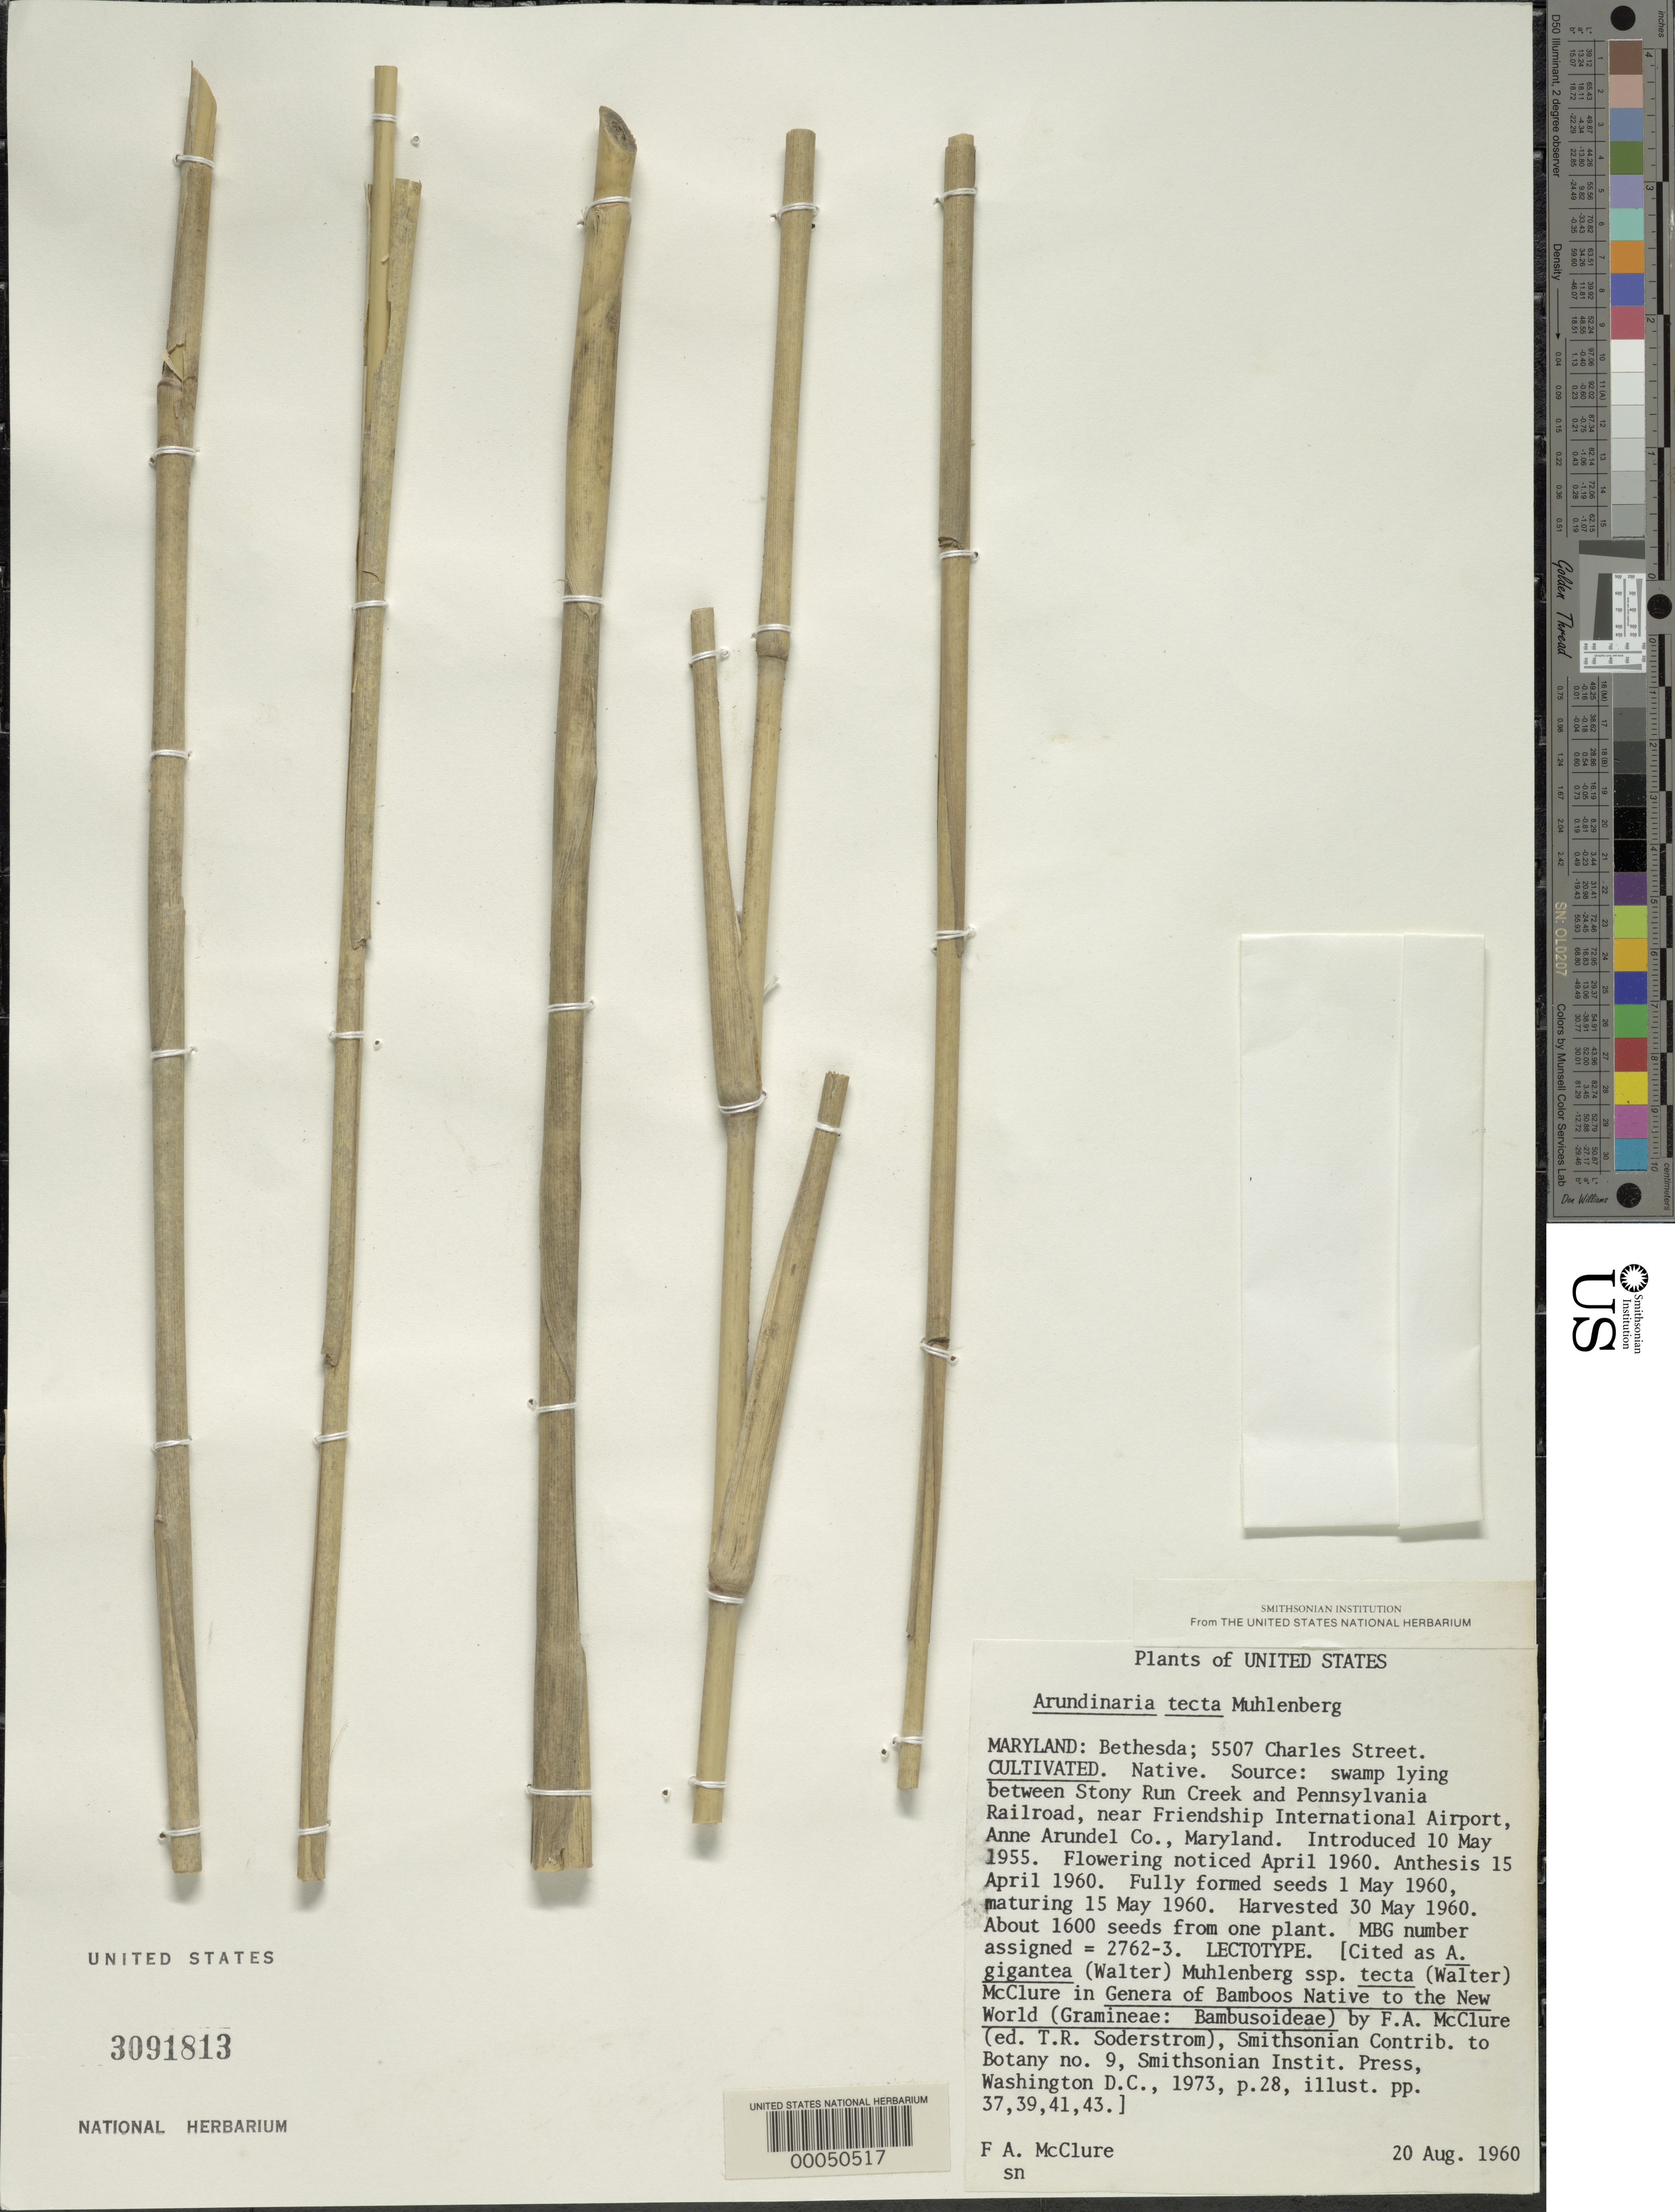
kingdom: Plantae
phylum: Tracheophyta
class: Liliopsida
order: Poales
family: Poaceae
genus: Arundinaria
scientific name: Arundinaria tecta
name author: (Walter) Muhl.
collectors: F. A. McClure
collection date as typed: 20 Aug 1960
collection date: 1960-08-20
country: United States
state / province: Maryland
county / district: Montgomery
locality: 5507 Charles Street, Bethesda (McClure's garden)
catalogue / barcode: US 3091813